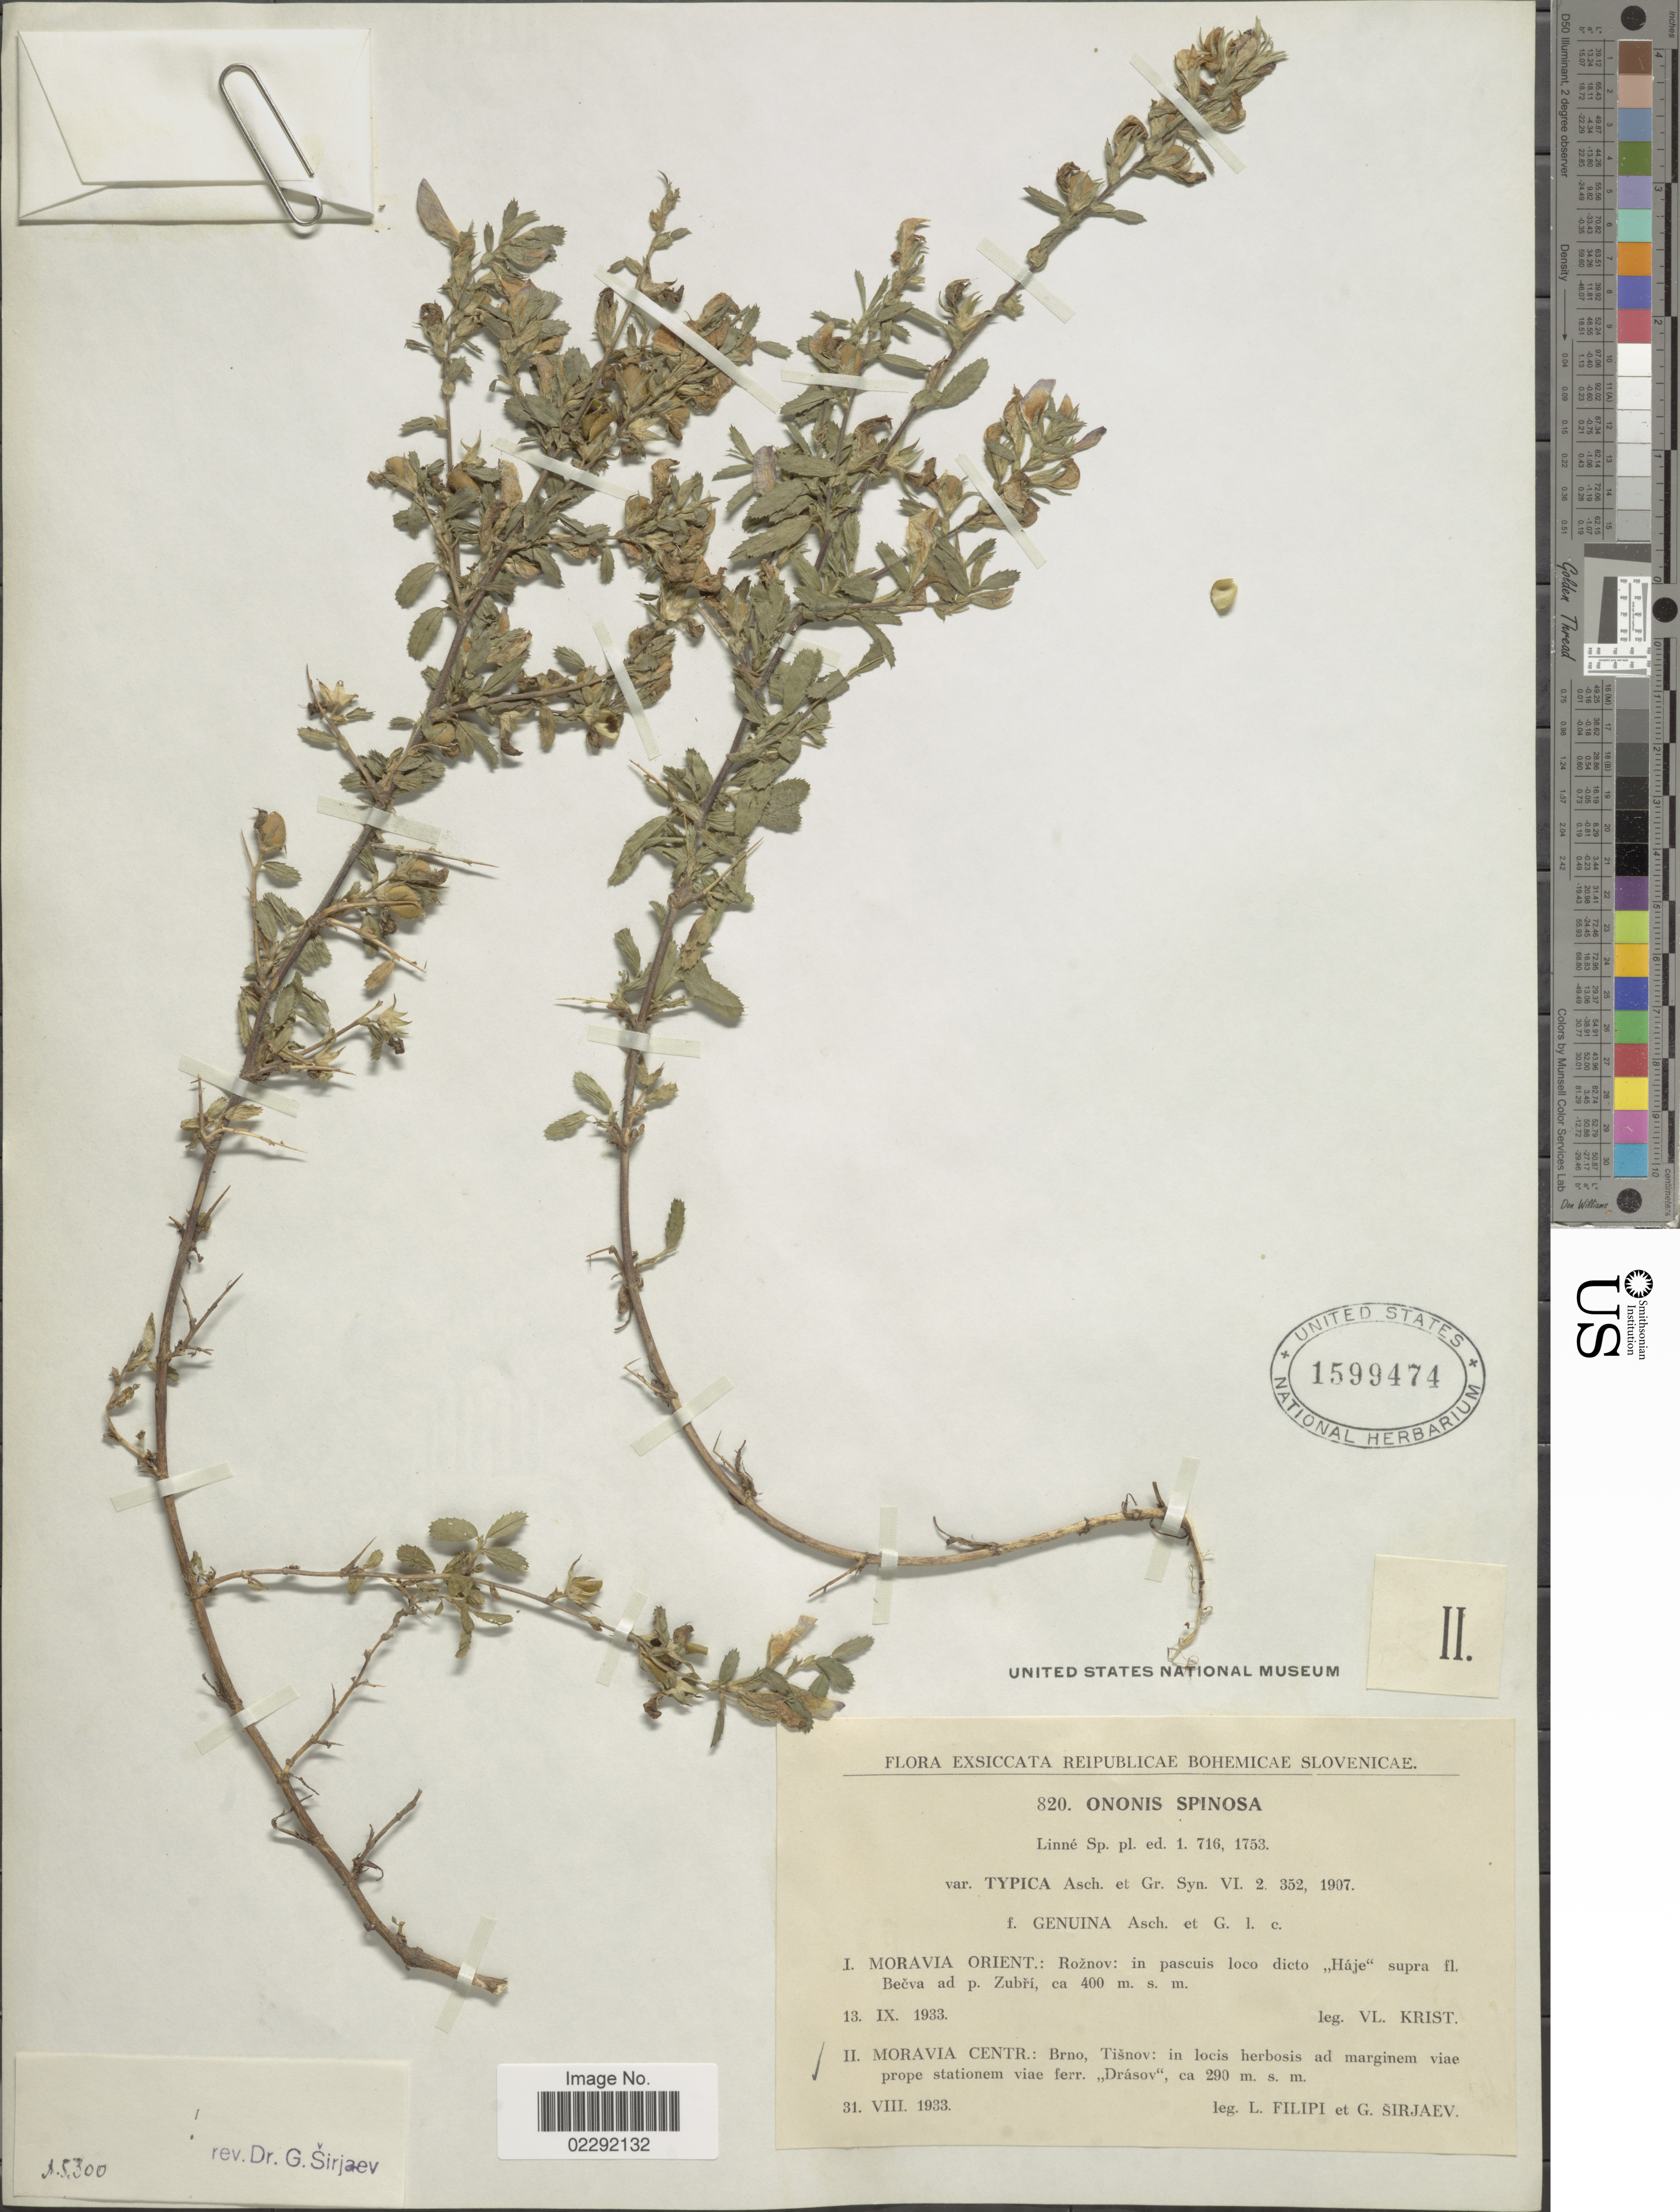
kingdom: Plantae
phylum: Tracheophyta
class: Magnoliopsida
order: Fabales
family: Fabaceae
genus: Ononis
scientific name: Ononis spinosa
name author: L.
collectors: L. Filipi & V. Sirjaev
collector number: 820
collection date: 1933-08-31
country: Czechia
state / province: Moravian-Silesian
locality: Moravia orient.: Brno, Tisnov: in locis herbosis ad marginem viae prope stationem viae ferr. "Drasov".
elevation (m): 290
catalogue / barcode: US 1599474